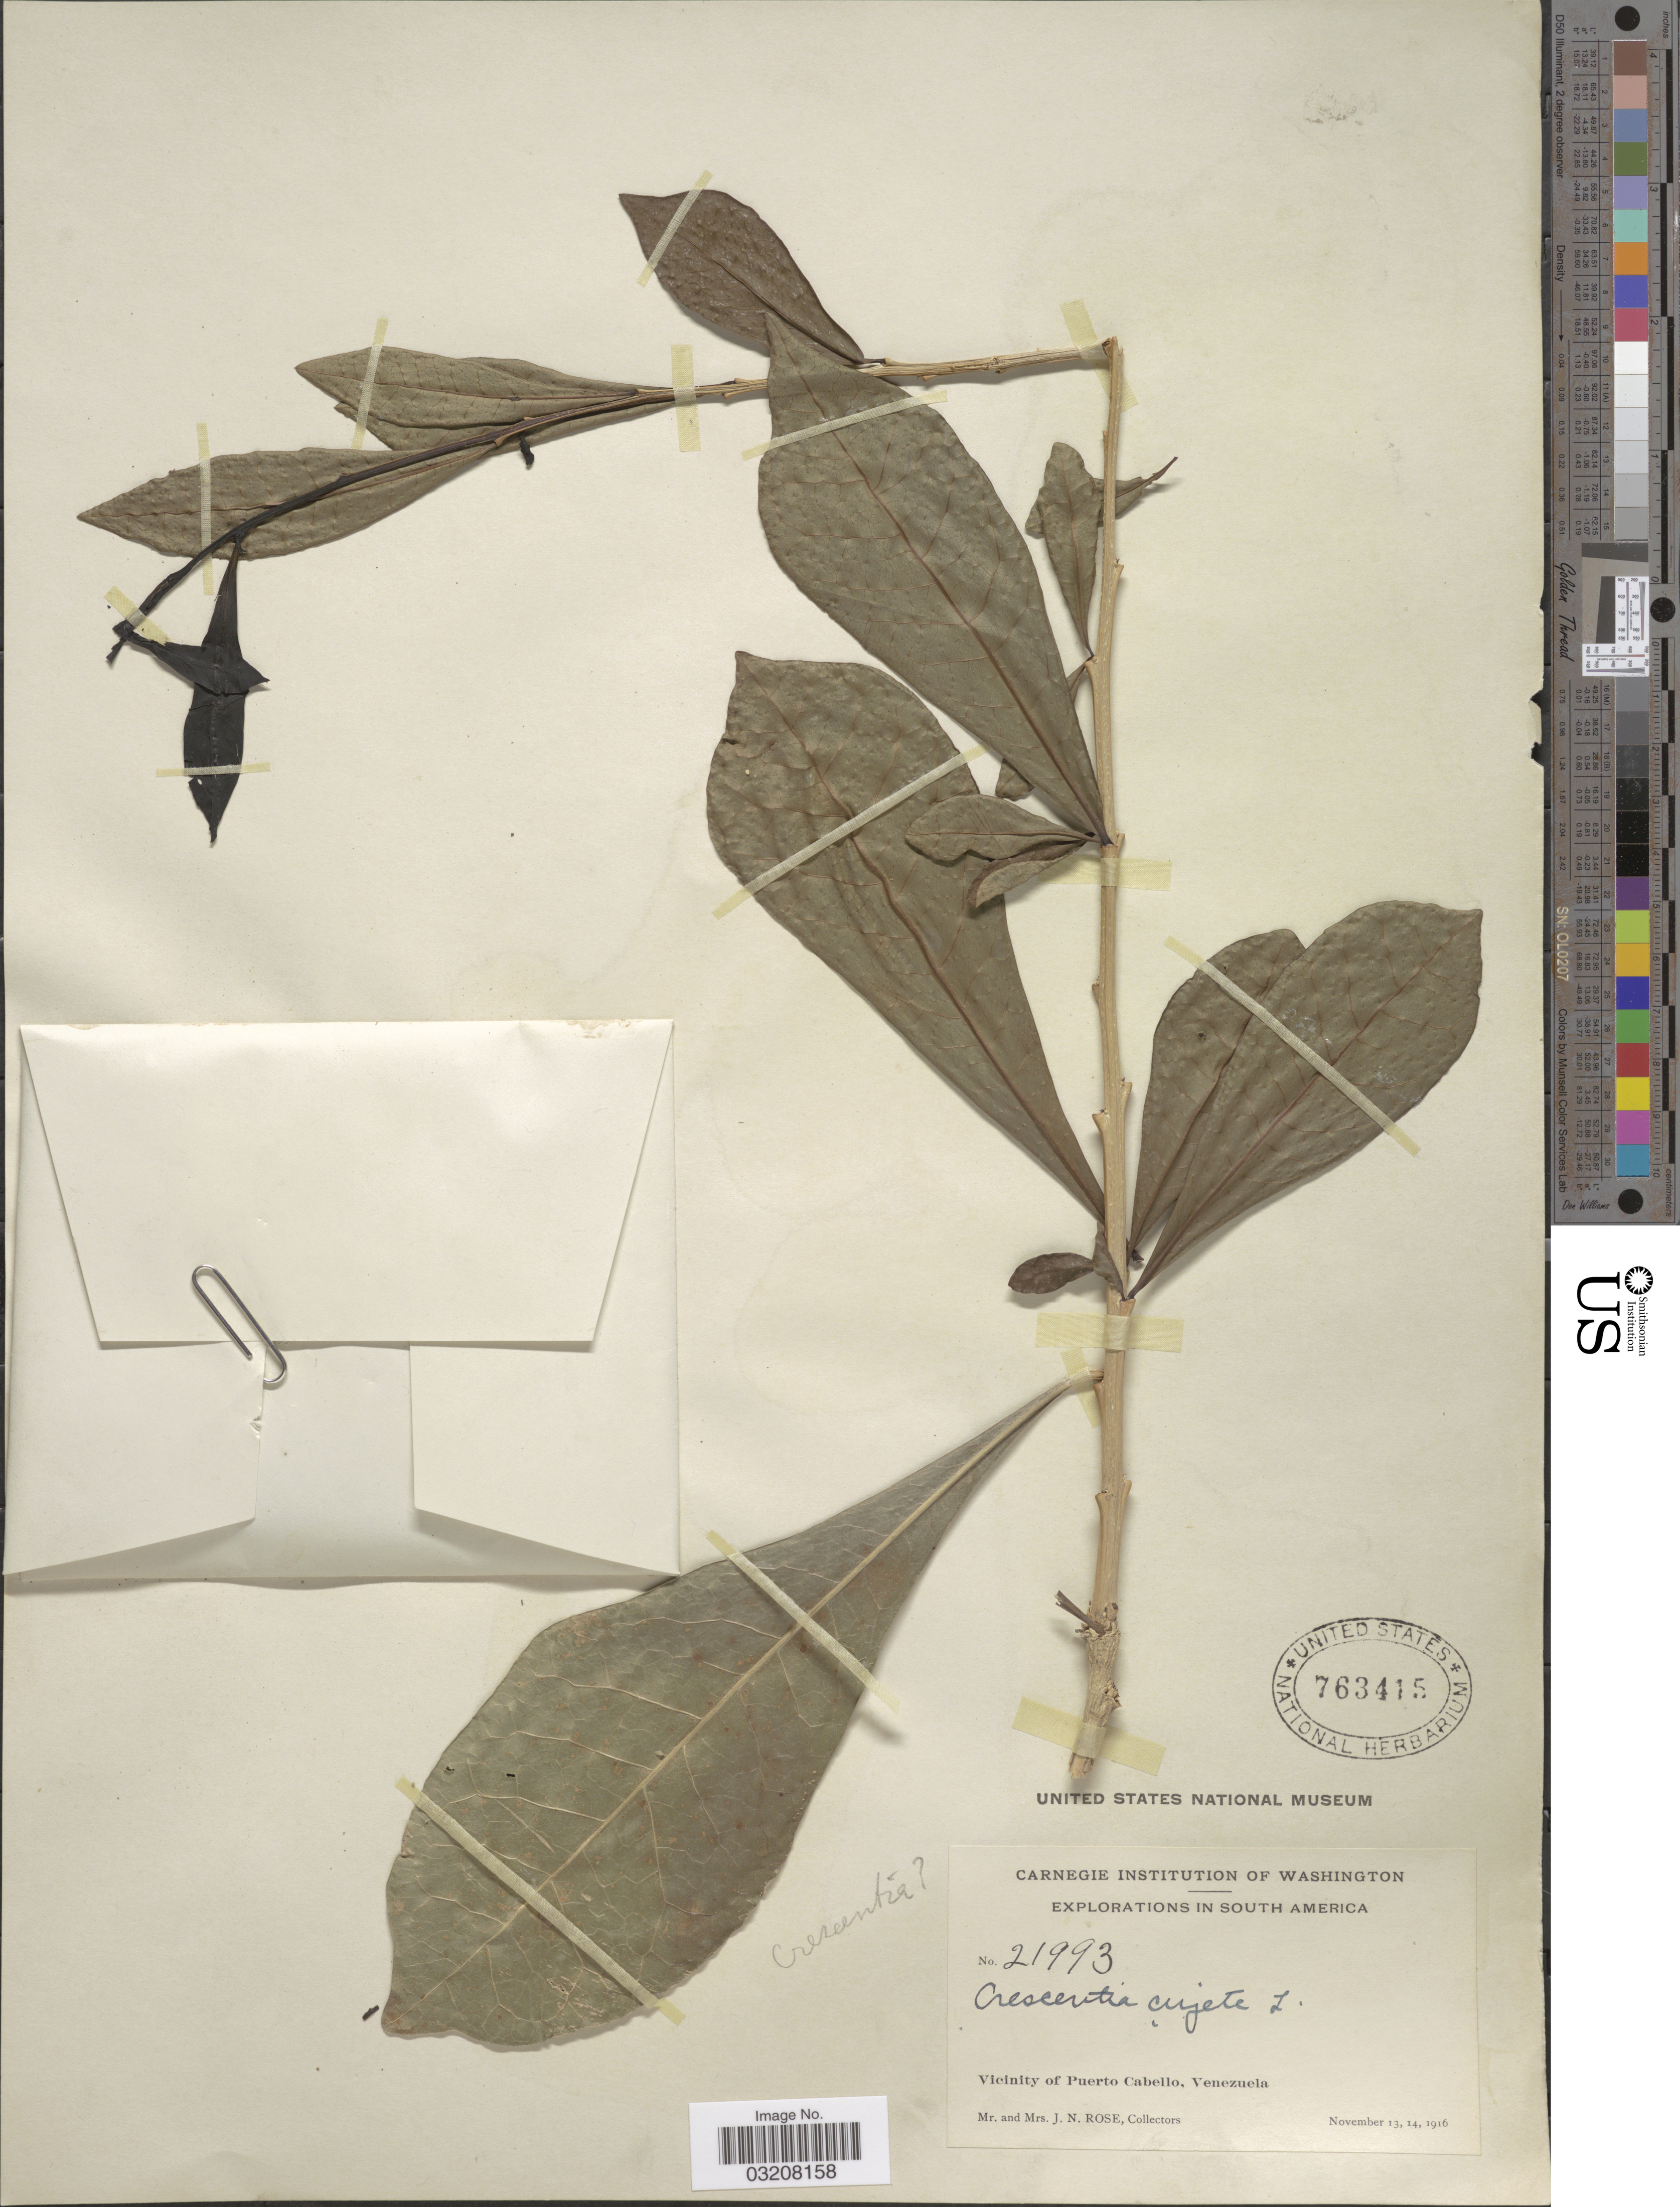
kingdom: Plantae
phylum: Tracheophyta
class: Magnoliopsida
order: Lamiales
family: Bignoniaceae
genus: Crescentia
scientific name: Crescentia cujete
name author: L.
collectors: J. N. Rose & L. B. Rose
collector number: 21993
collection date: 1916-11-13/1916-11-14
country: Venezuela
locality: Vicinity of Puerto Cabello.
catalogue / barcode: US 763415